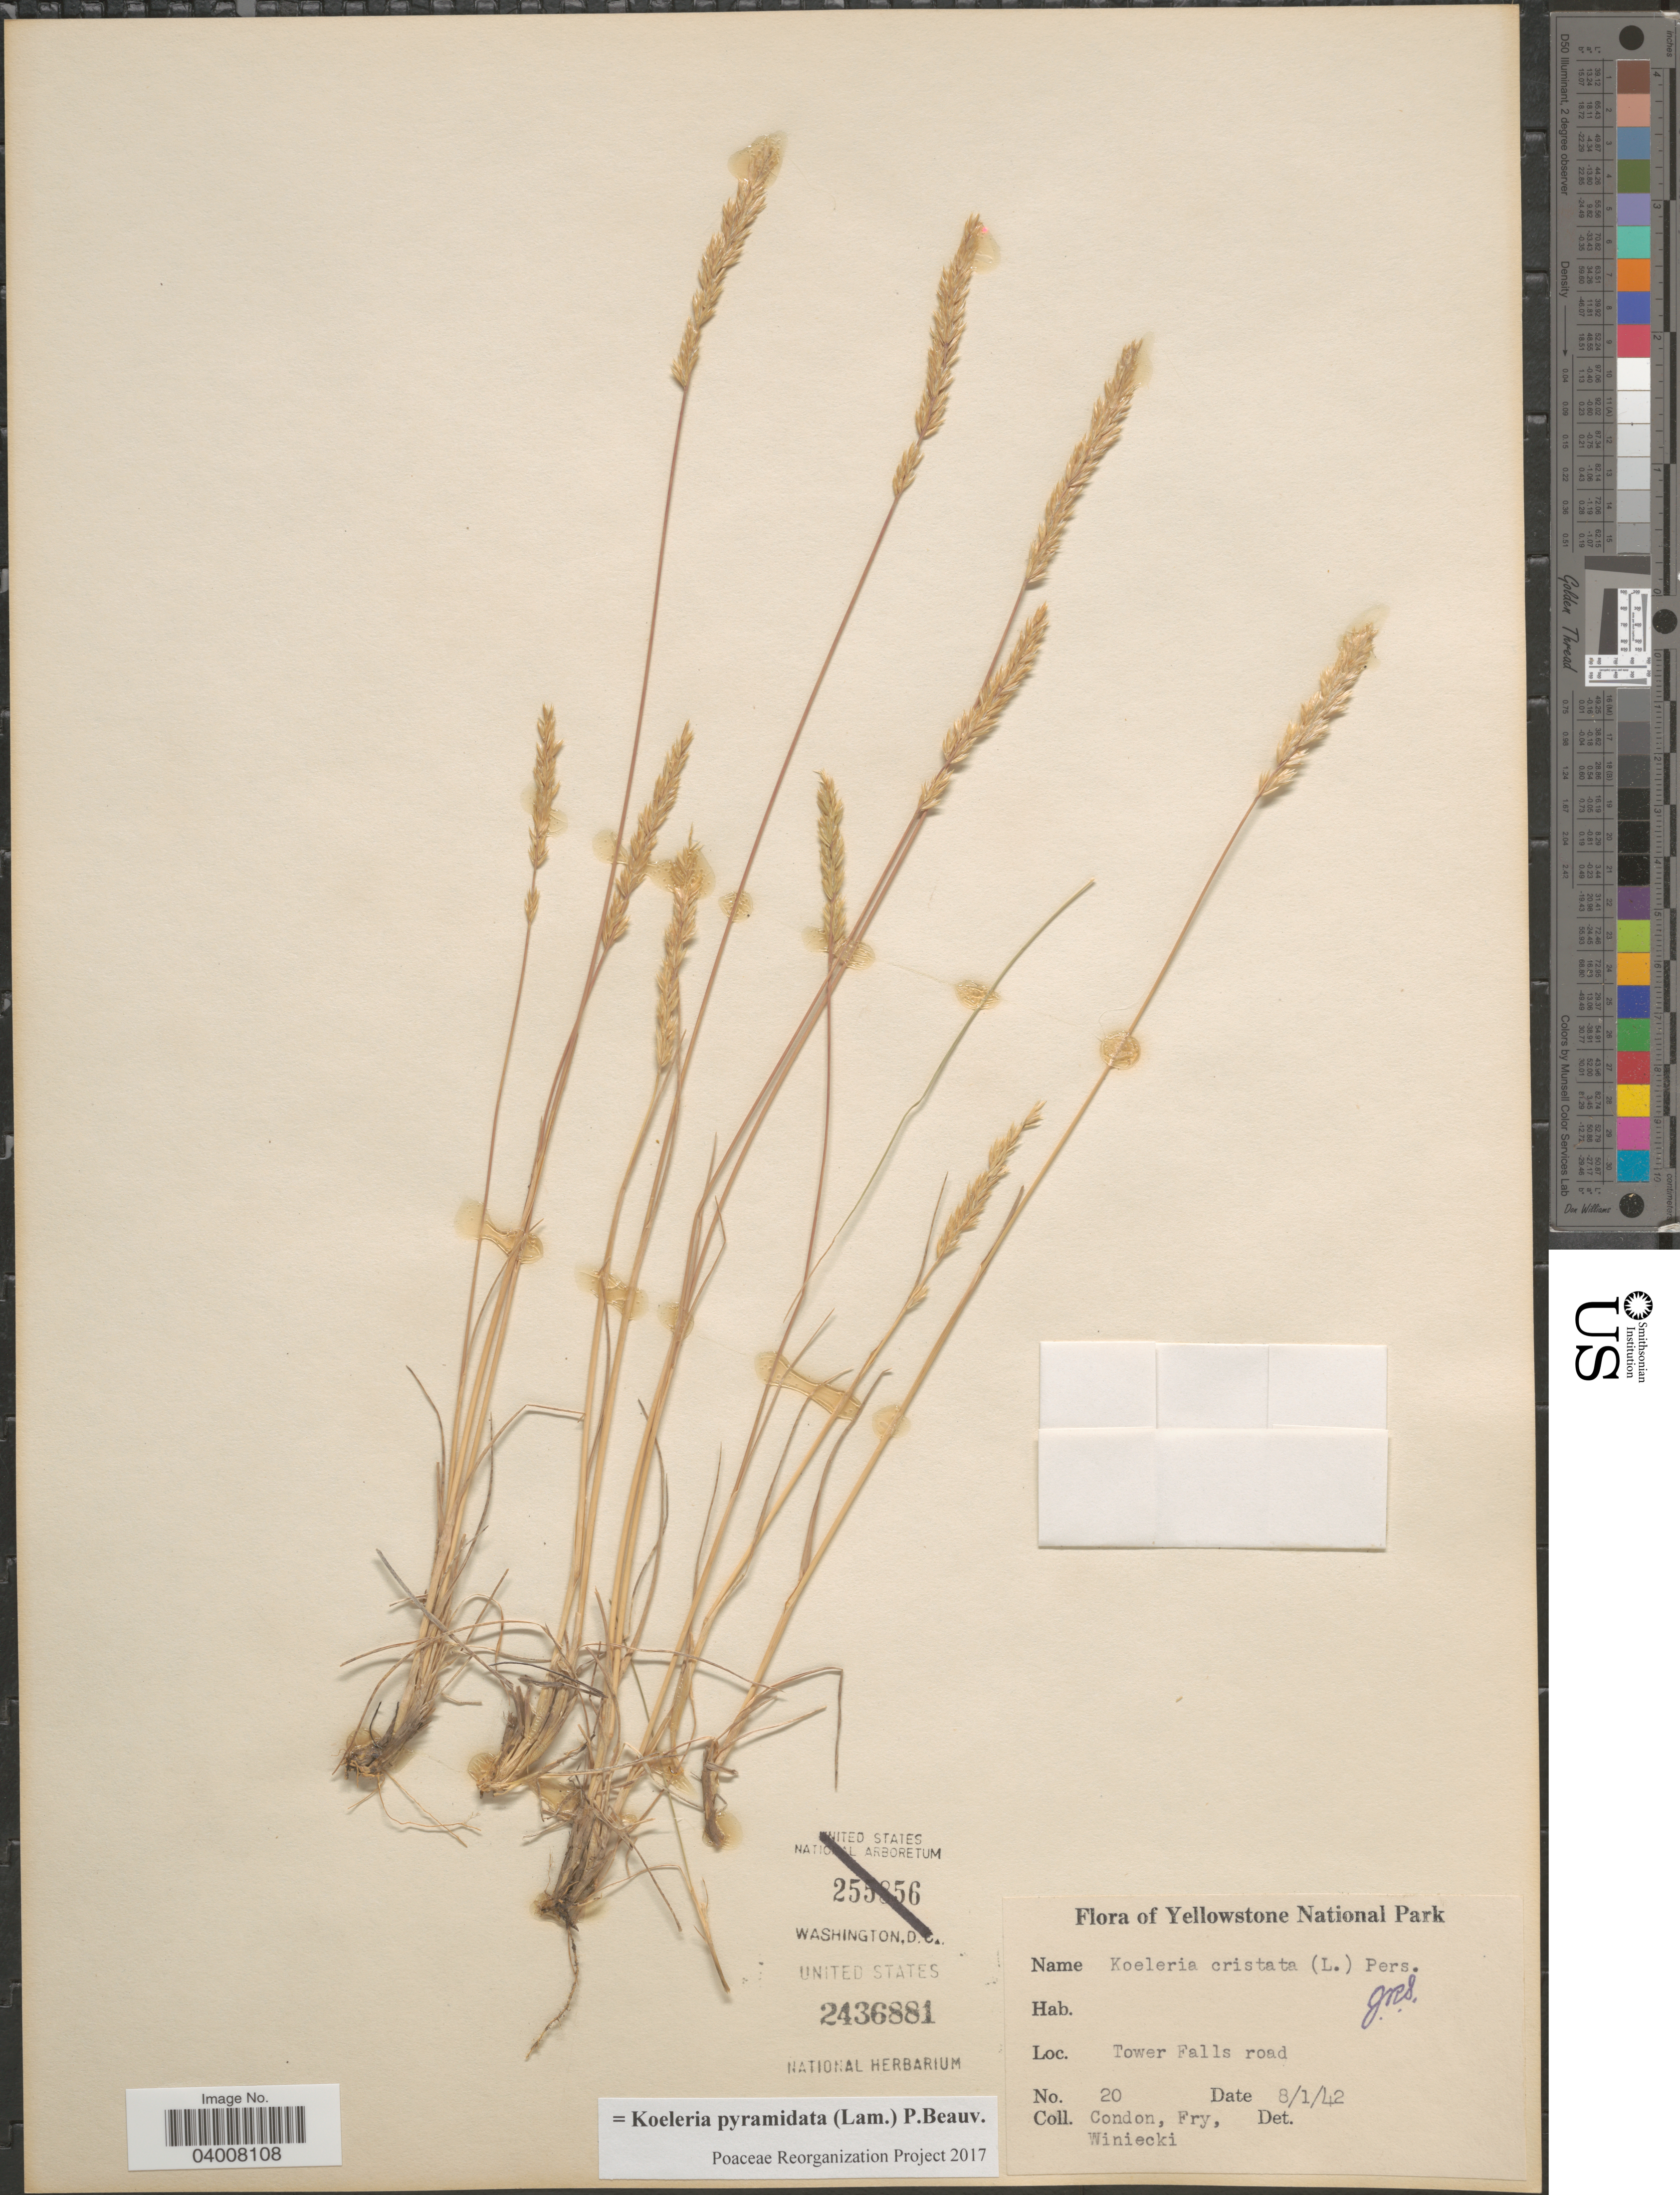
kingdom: Plantae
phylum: Tracheophyta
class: Liliopsida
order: Poales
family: Poaceae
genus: Koeleria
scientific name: Koeleria pyramidata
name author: (Lam.) P. Beauv.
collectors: Condon, -. Fry & Winiecki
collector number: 20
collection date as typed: Transcribed d/m/y: 1/8/42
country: United States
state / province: Wyoming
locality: Yellowstone National Park. Tower Falls road.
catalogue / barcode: US 2436881